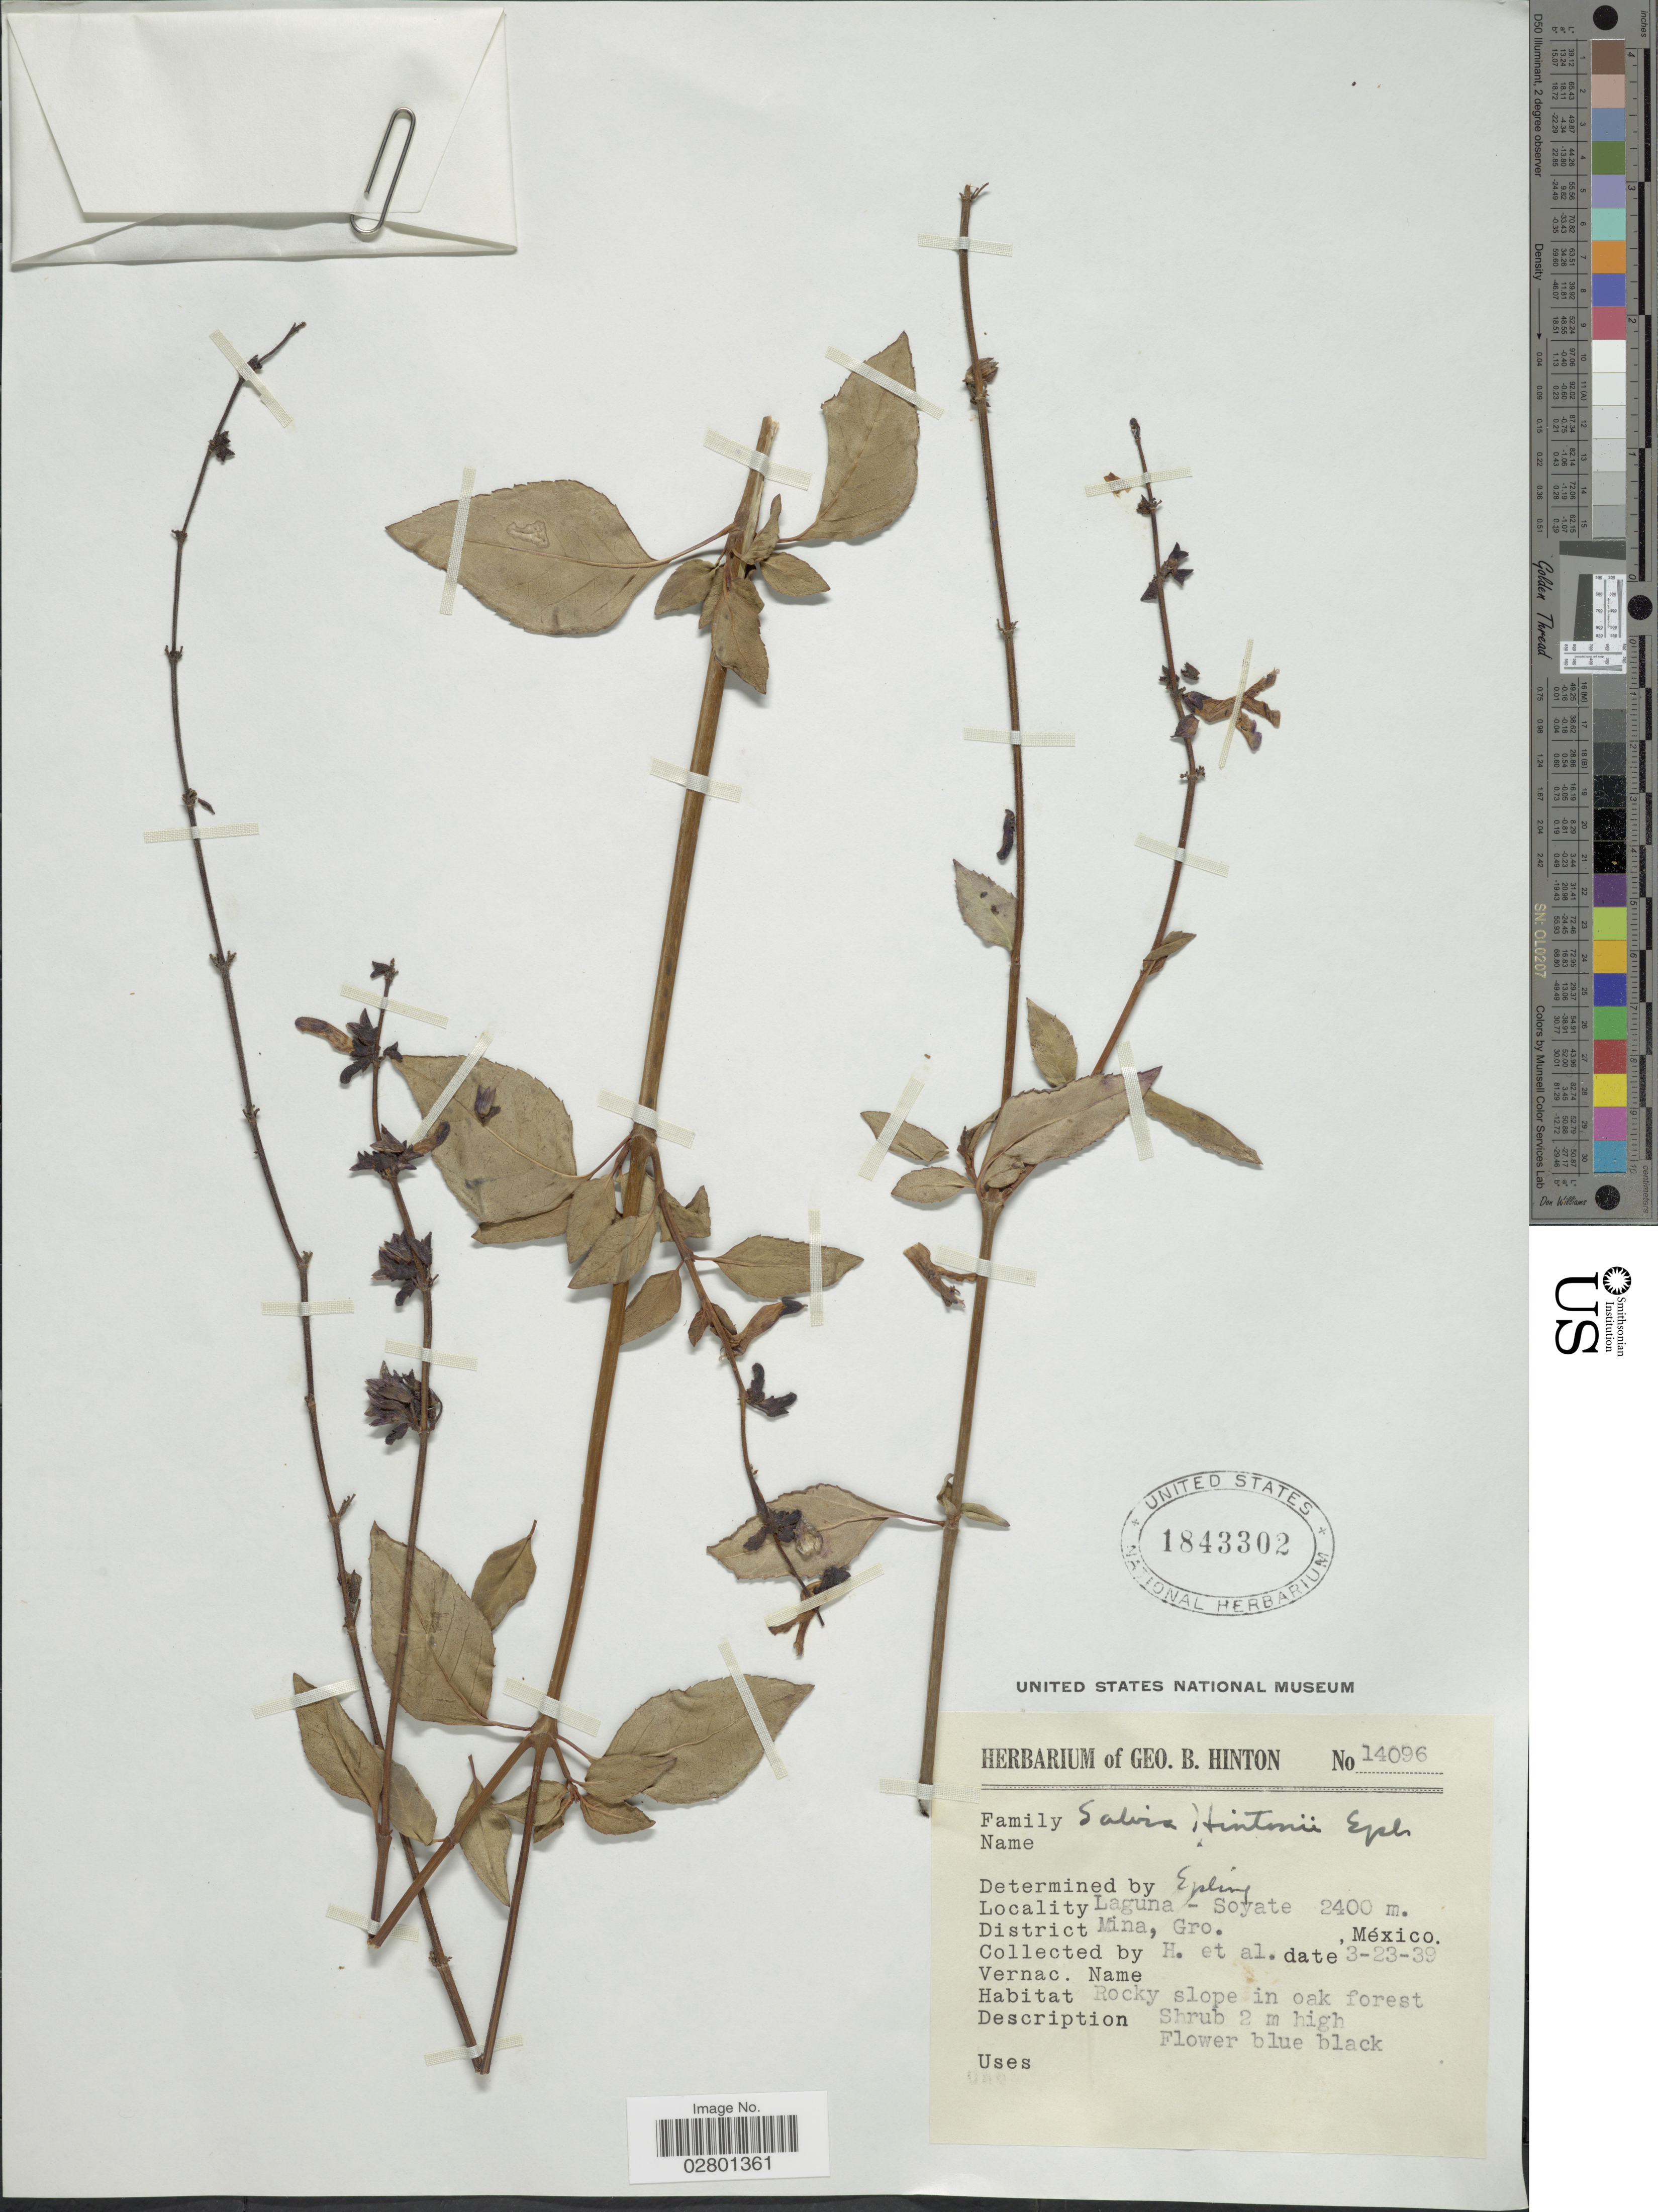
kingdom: Plantae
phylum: Tracheophyta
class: Magnoliopsida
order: Lamiales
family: Lamiaceae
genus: Salvia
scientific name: Salvia hintonii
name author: Epling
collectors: G. B. Hinton & et al.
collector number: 14096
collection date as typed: Transcribed d/m/y: 23/3/39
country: Mexico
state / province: Guerrero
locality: Laguna-Soyate, District Mina, Gro.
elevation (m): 2400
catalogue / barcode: US 1843302